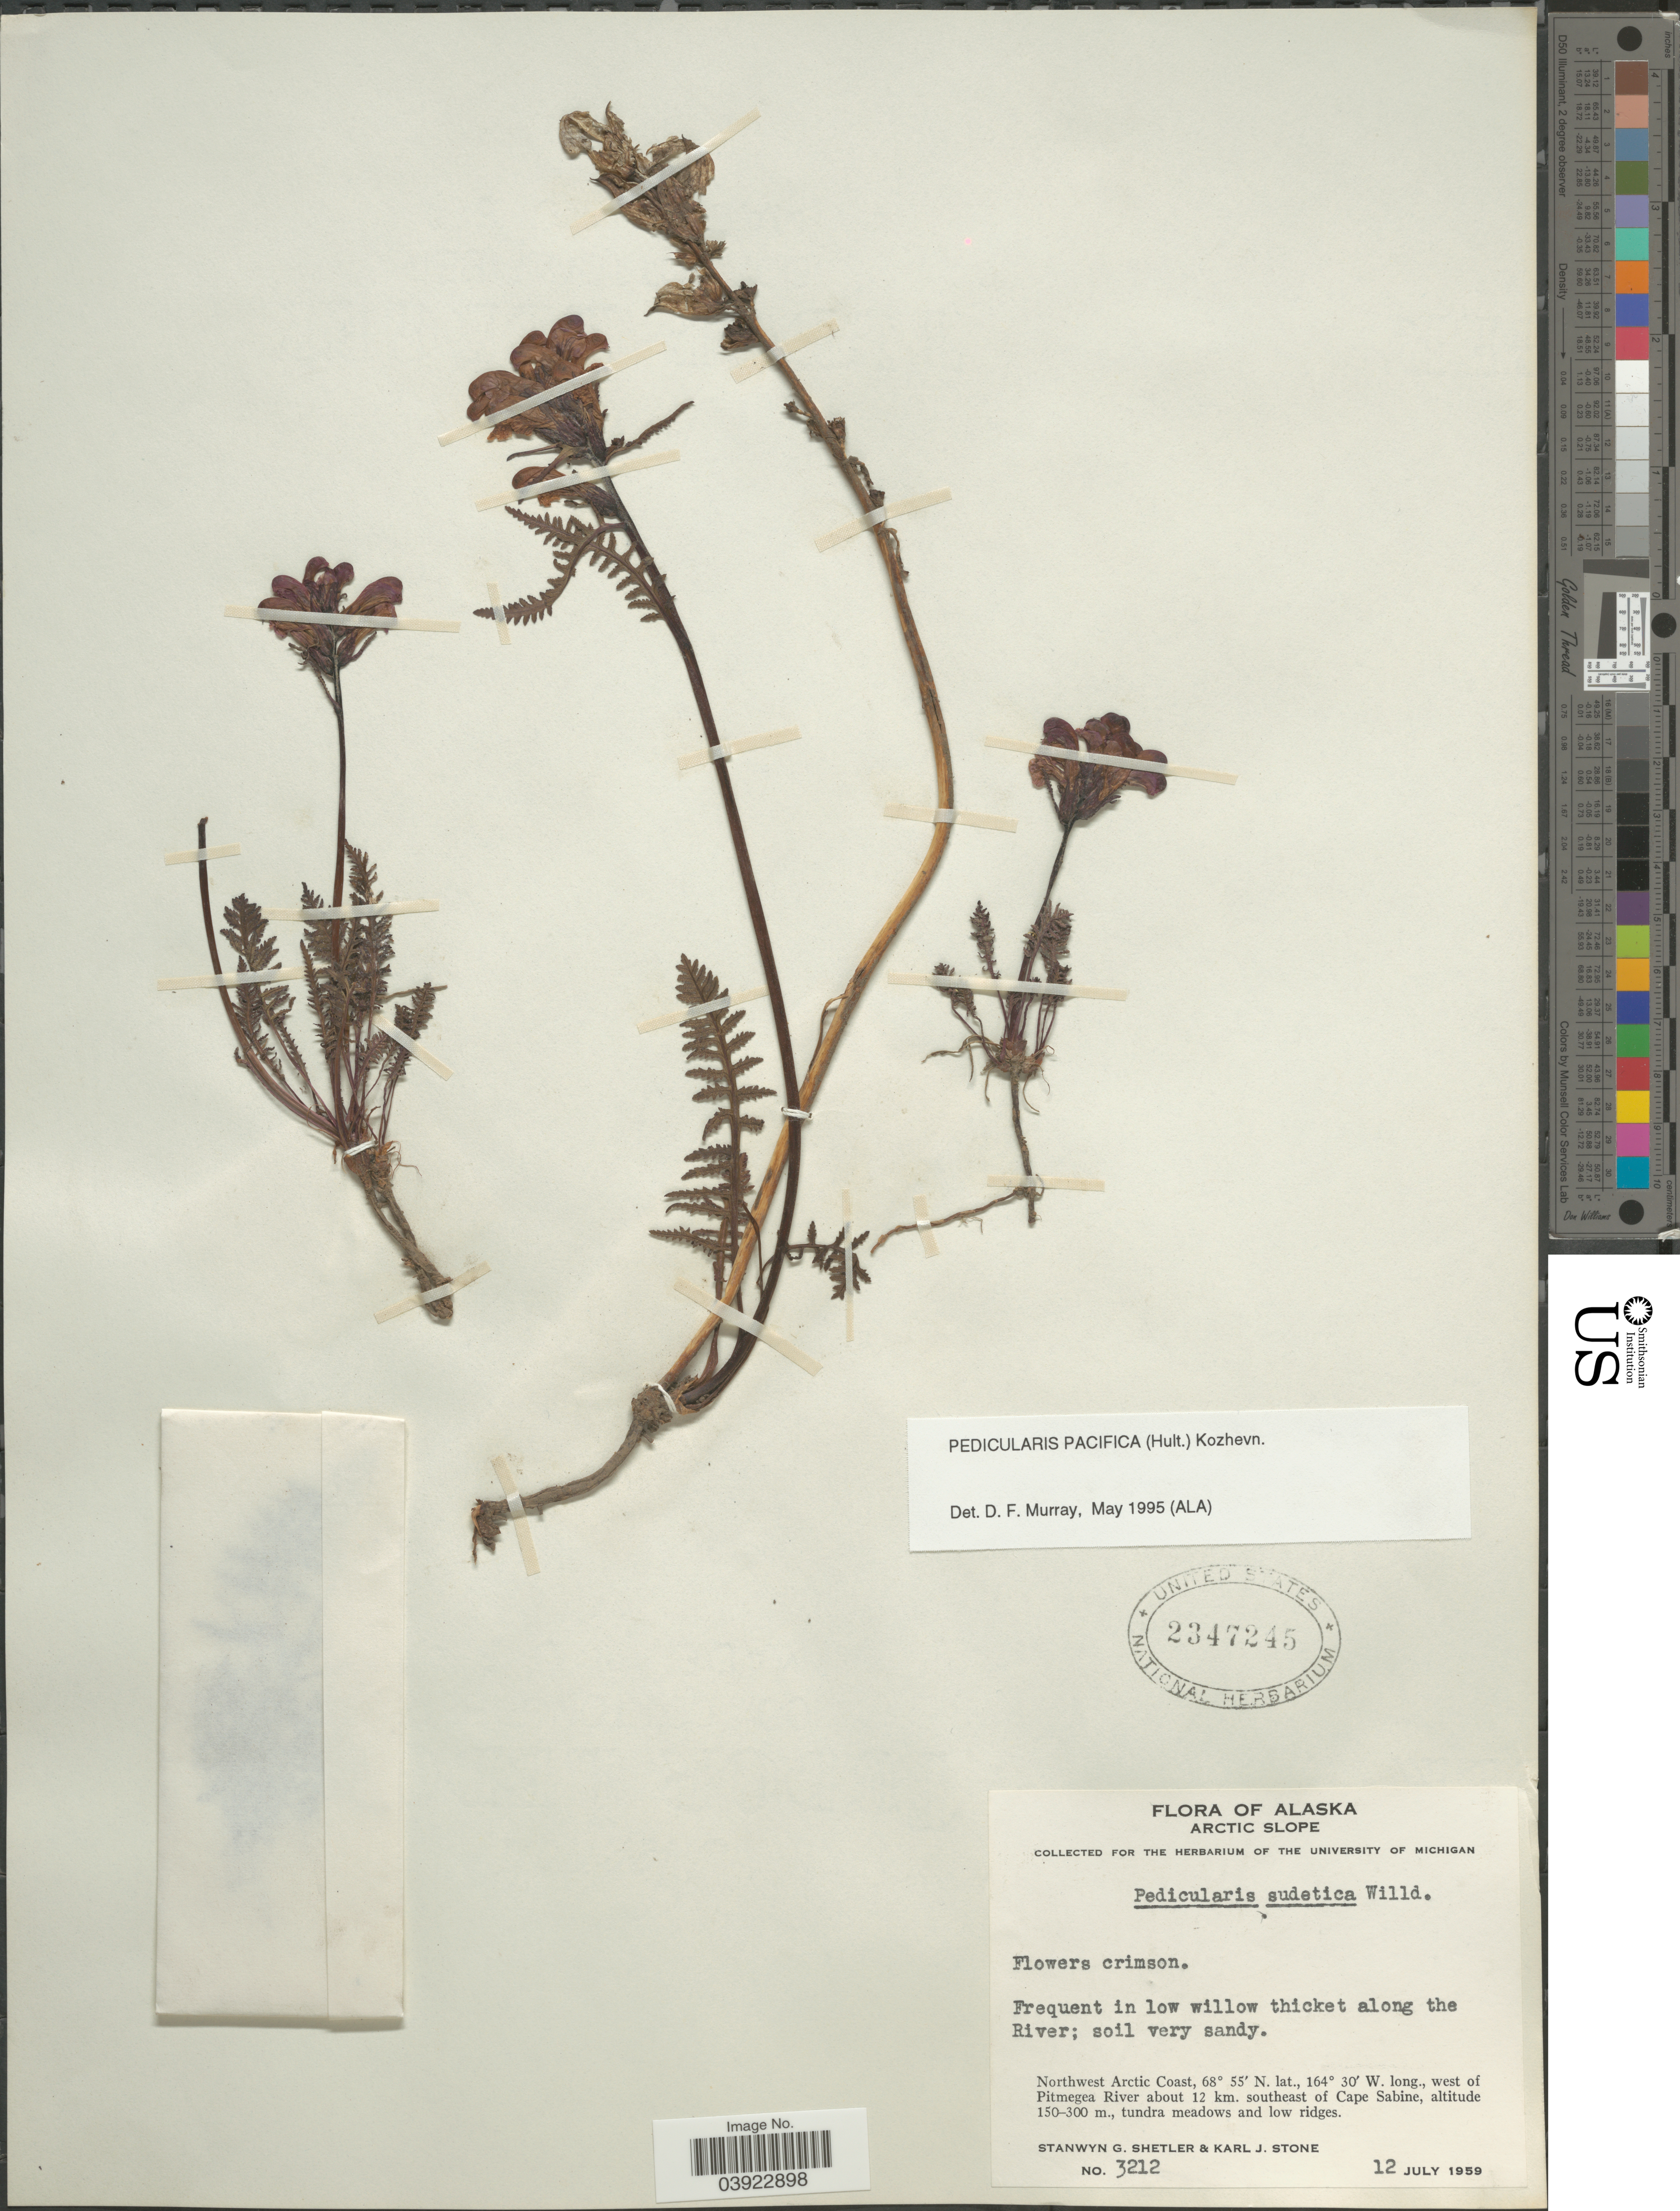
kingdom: Plantae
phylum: Tracheophyta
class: Magnoliopsida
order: Lamiales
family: Orobanchaceae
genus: Pedicularis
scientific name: Pedicularis pacifica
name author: (Hultén) Kozhevn.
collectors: S. Shetler & K. J. Stone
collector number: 3212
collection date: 1959-07-12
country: United States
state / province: Alaska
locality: Arctic Slope. Frequent in low willow thicket along the River. Northwest Arctic Coast, west of Pitmegea River about 12 km. southeast of Cape Sabine.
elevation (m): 150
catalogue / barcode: US 2347245